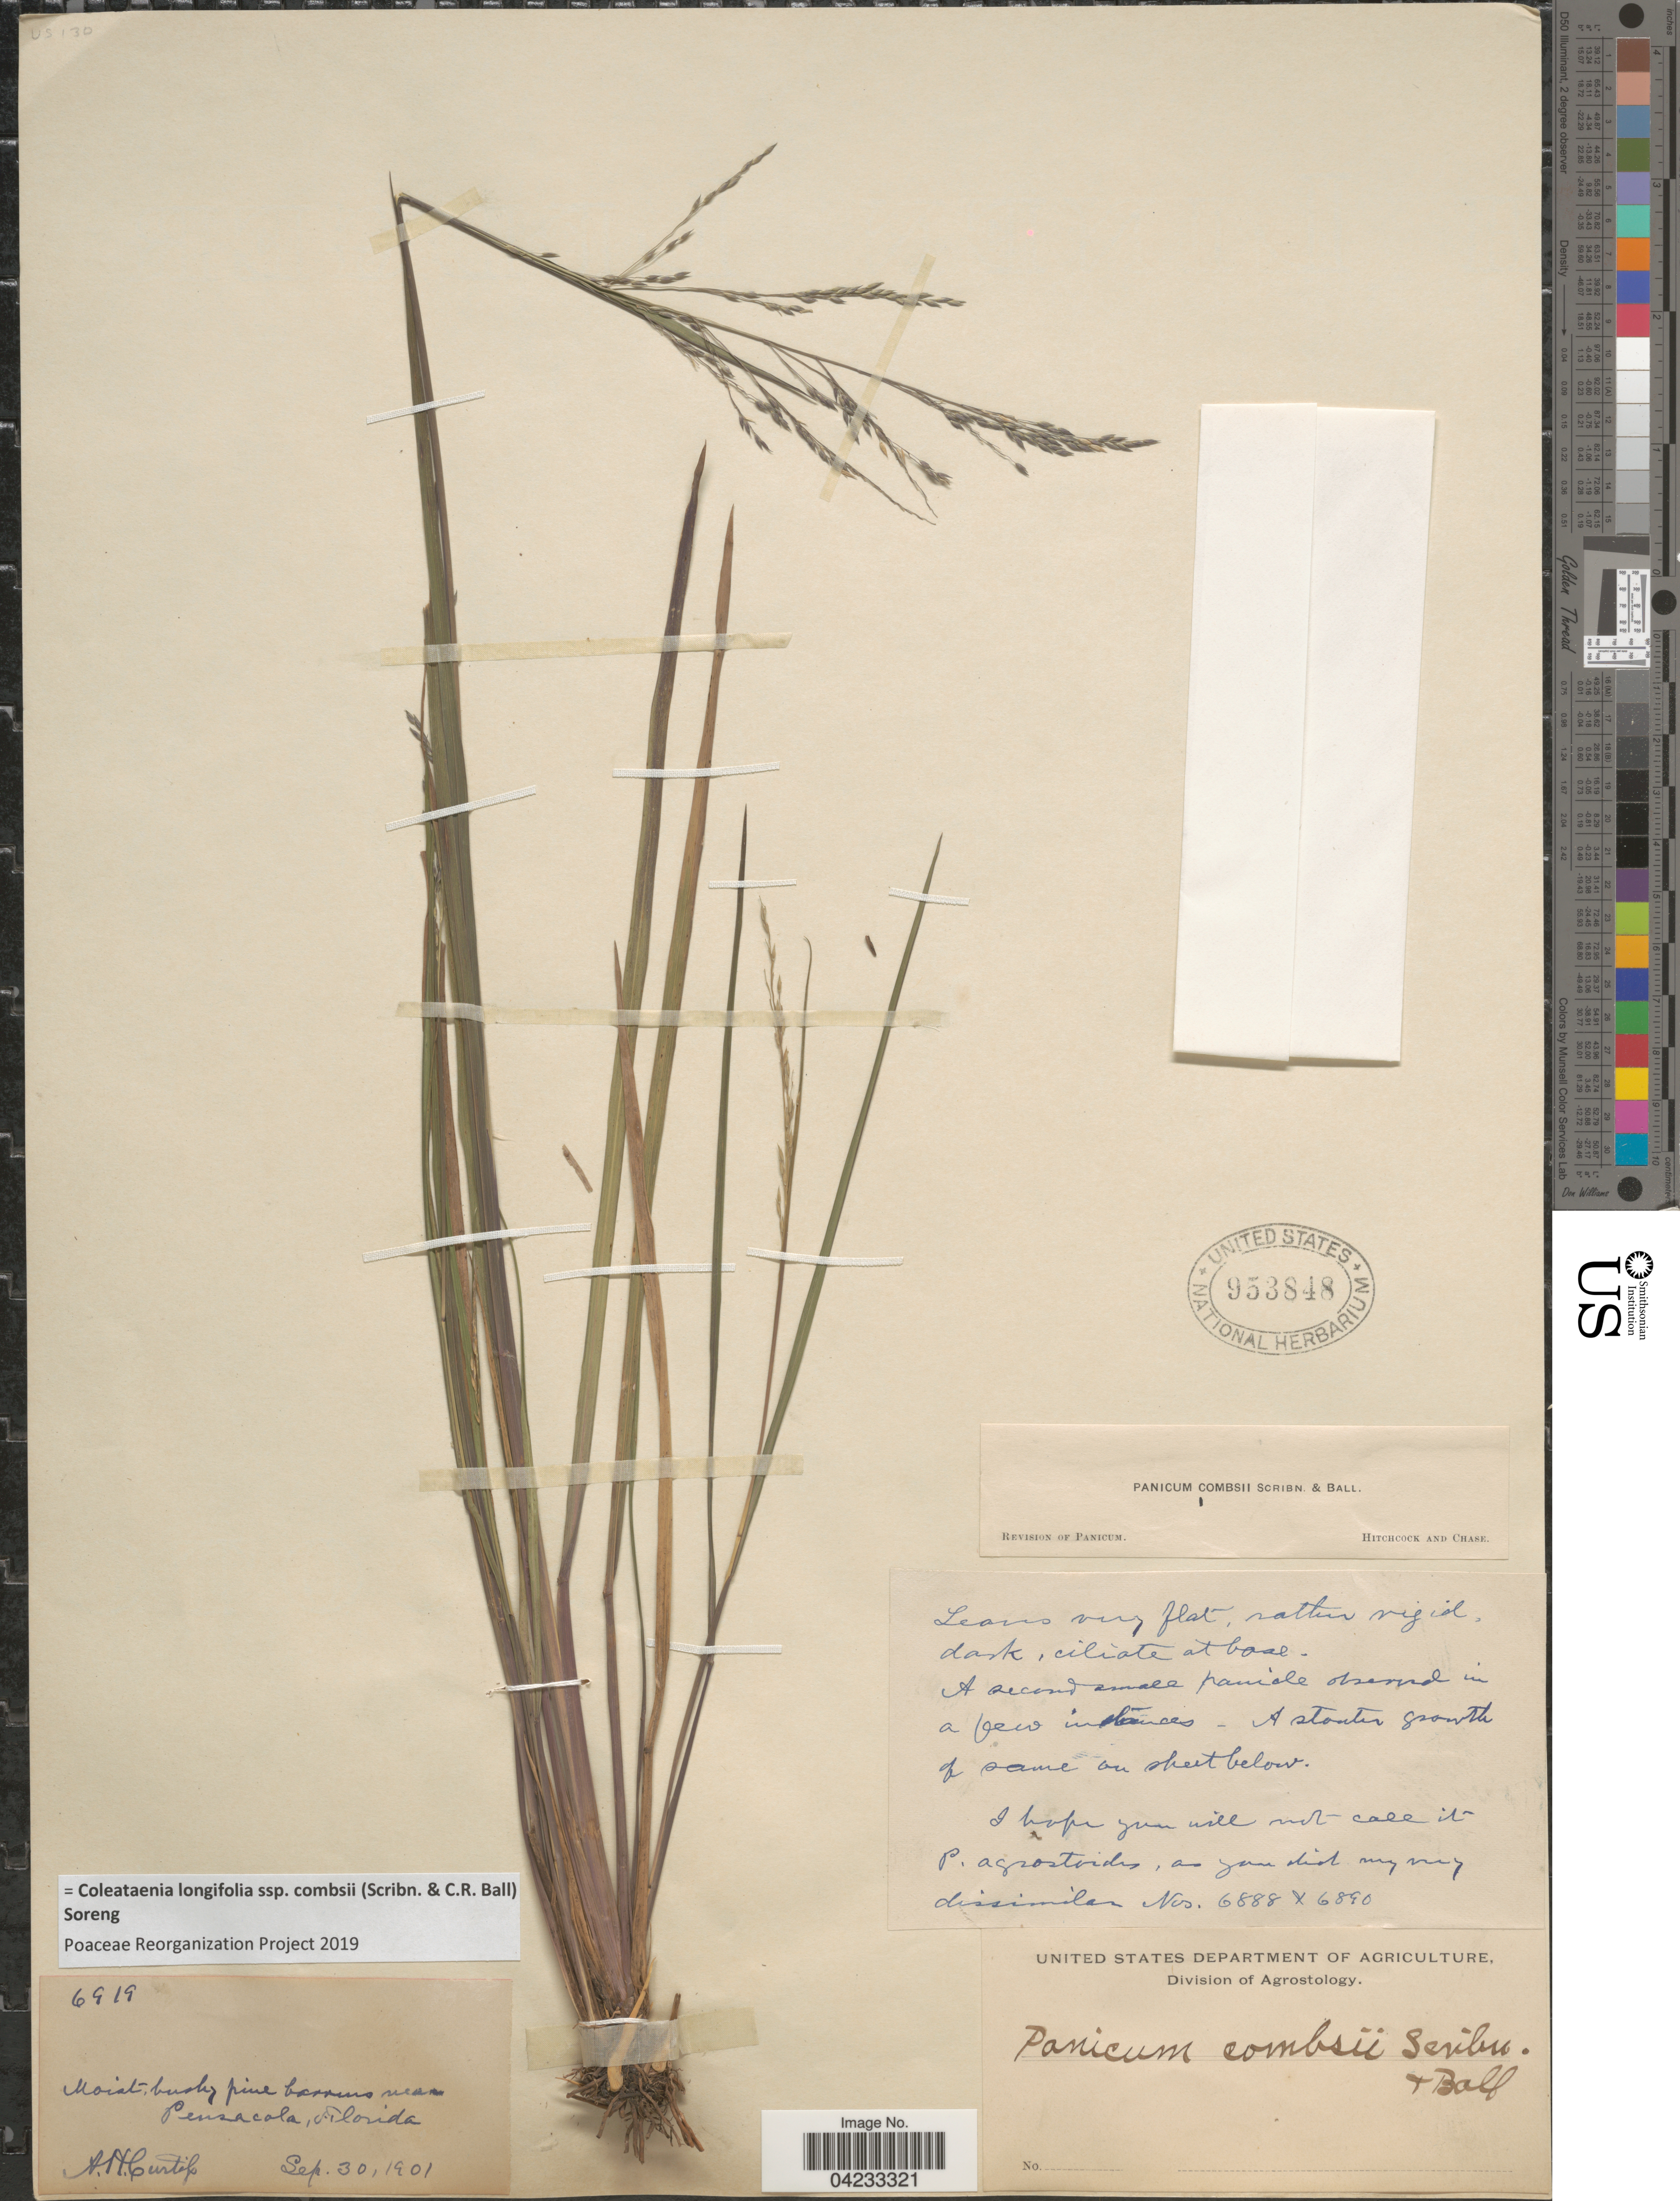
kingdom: Plantae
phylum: Tracheophyta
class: Liliopsida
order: Poales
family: Poaceae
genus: Coleataenia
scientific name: Coleataenia longifolia subsp. combsii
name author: (Scribn. & C.R. Ball) Soreng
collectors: A. H. Curtiss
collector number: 6919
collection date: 1901-09-30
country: United States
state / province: Florida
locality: Moist, bushy pine barrens near Pensacola.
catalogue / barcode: US 953848